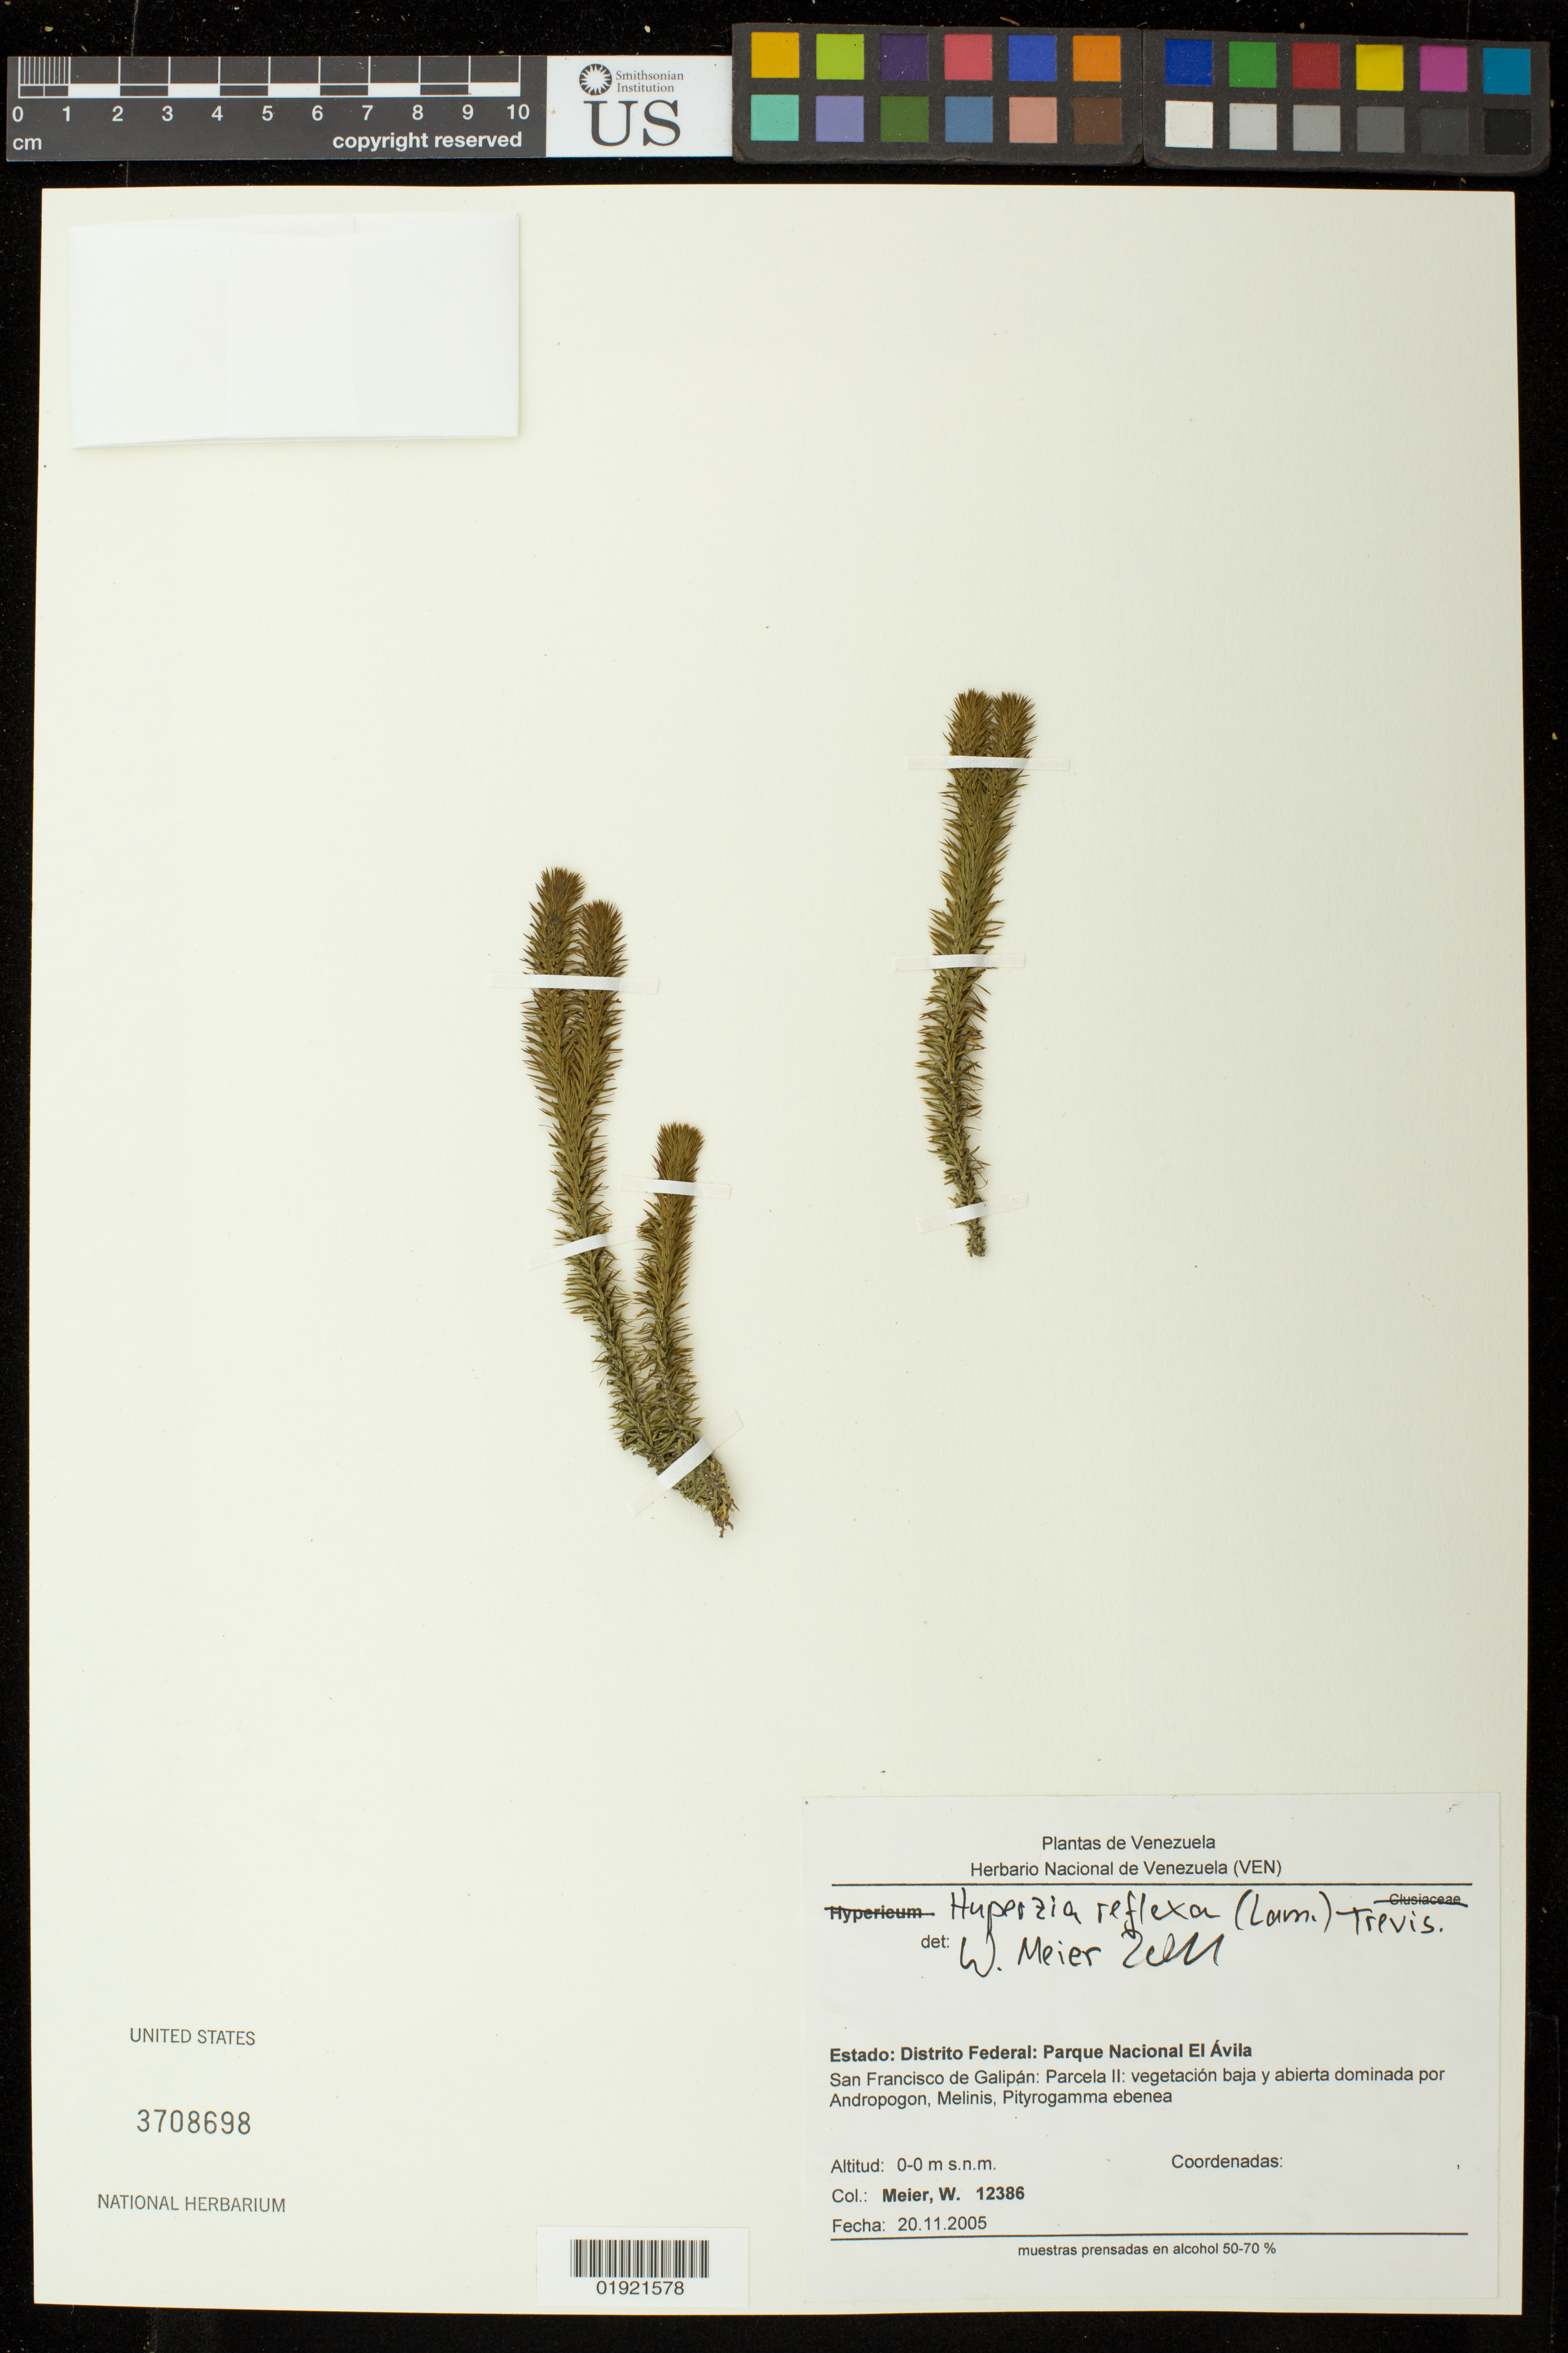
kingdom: Plantae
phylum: Tracheophyta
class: Lycopodiopsida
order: Lycopodiales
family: Lycopodiaceae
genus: Phlegmariurus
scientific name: Phlegmariurus reflexus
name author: (Lam.) B. Øllg.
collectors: W. Meier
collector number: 12386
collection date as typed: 20.11.2005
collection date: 2005-11-20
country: Venezuela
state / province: Miranda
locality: Distrito Federal: Parque Nacional El AVila, San Francisco de Galipan: Parcela II: vegetacion baja y abierta dominada por Andropogon, Melinis, Pityrogamma abenea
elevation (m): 0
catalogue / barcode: US 3708698